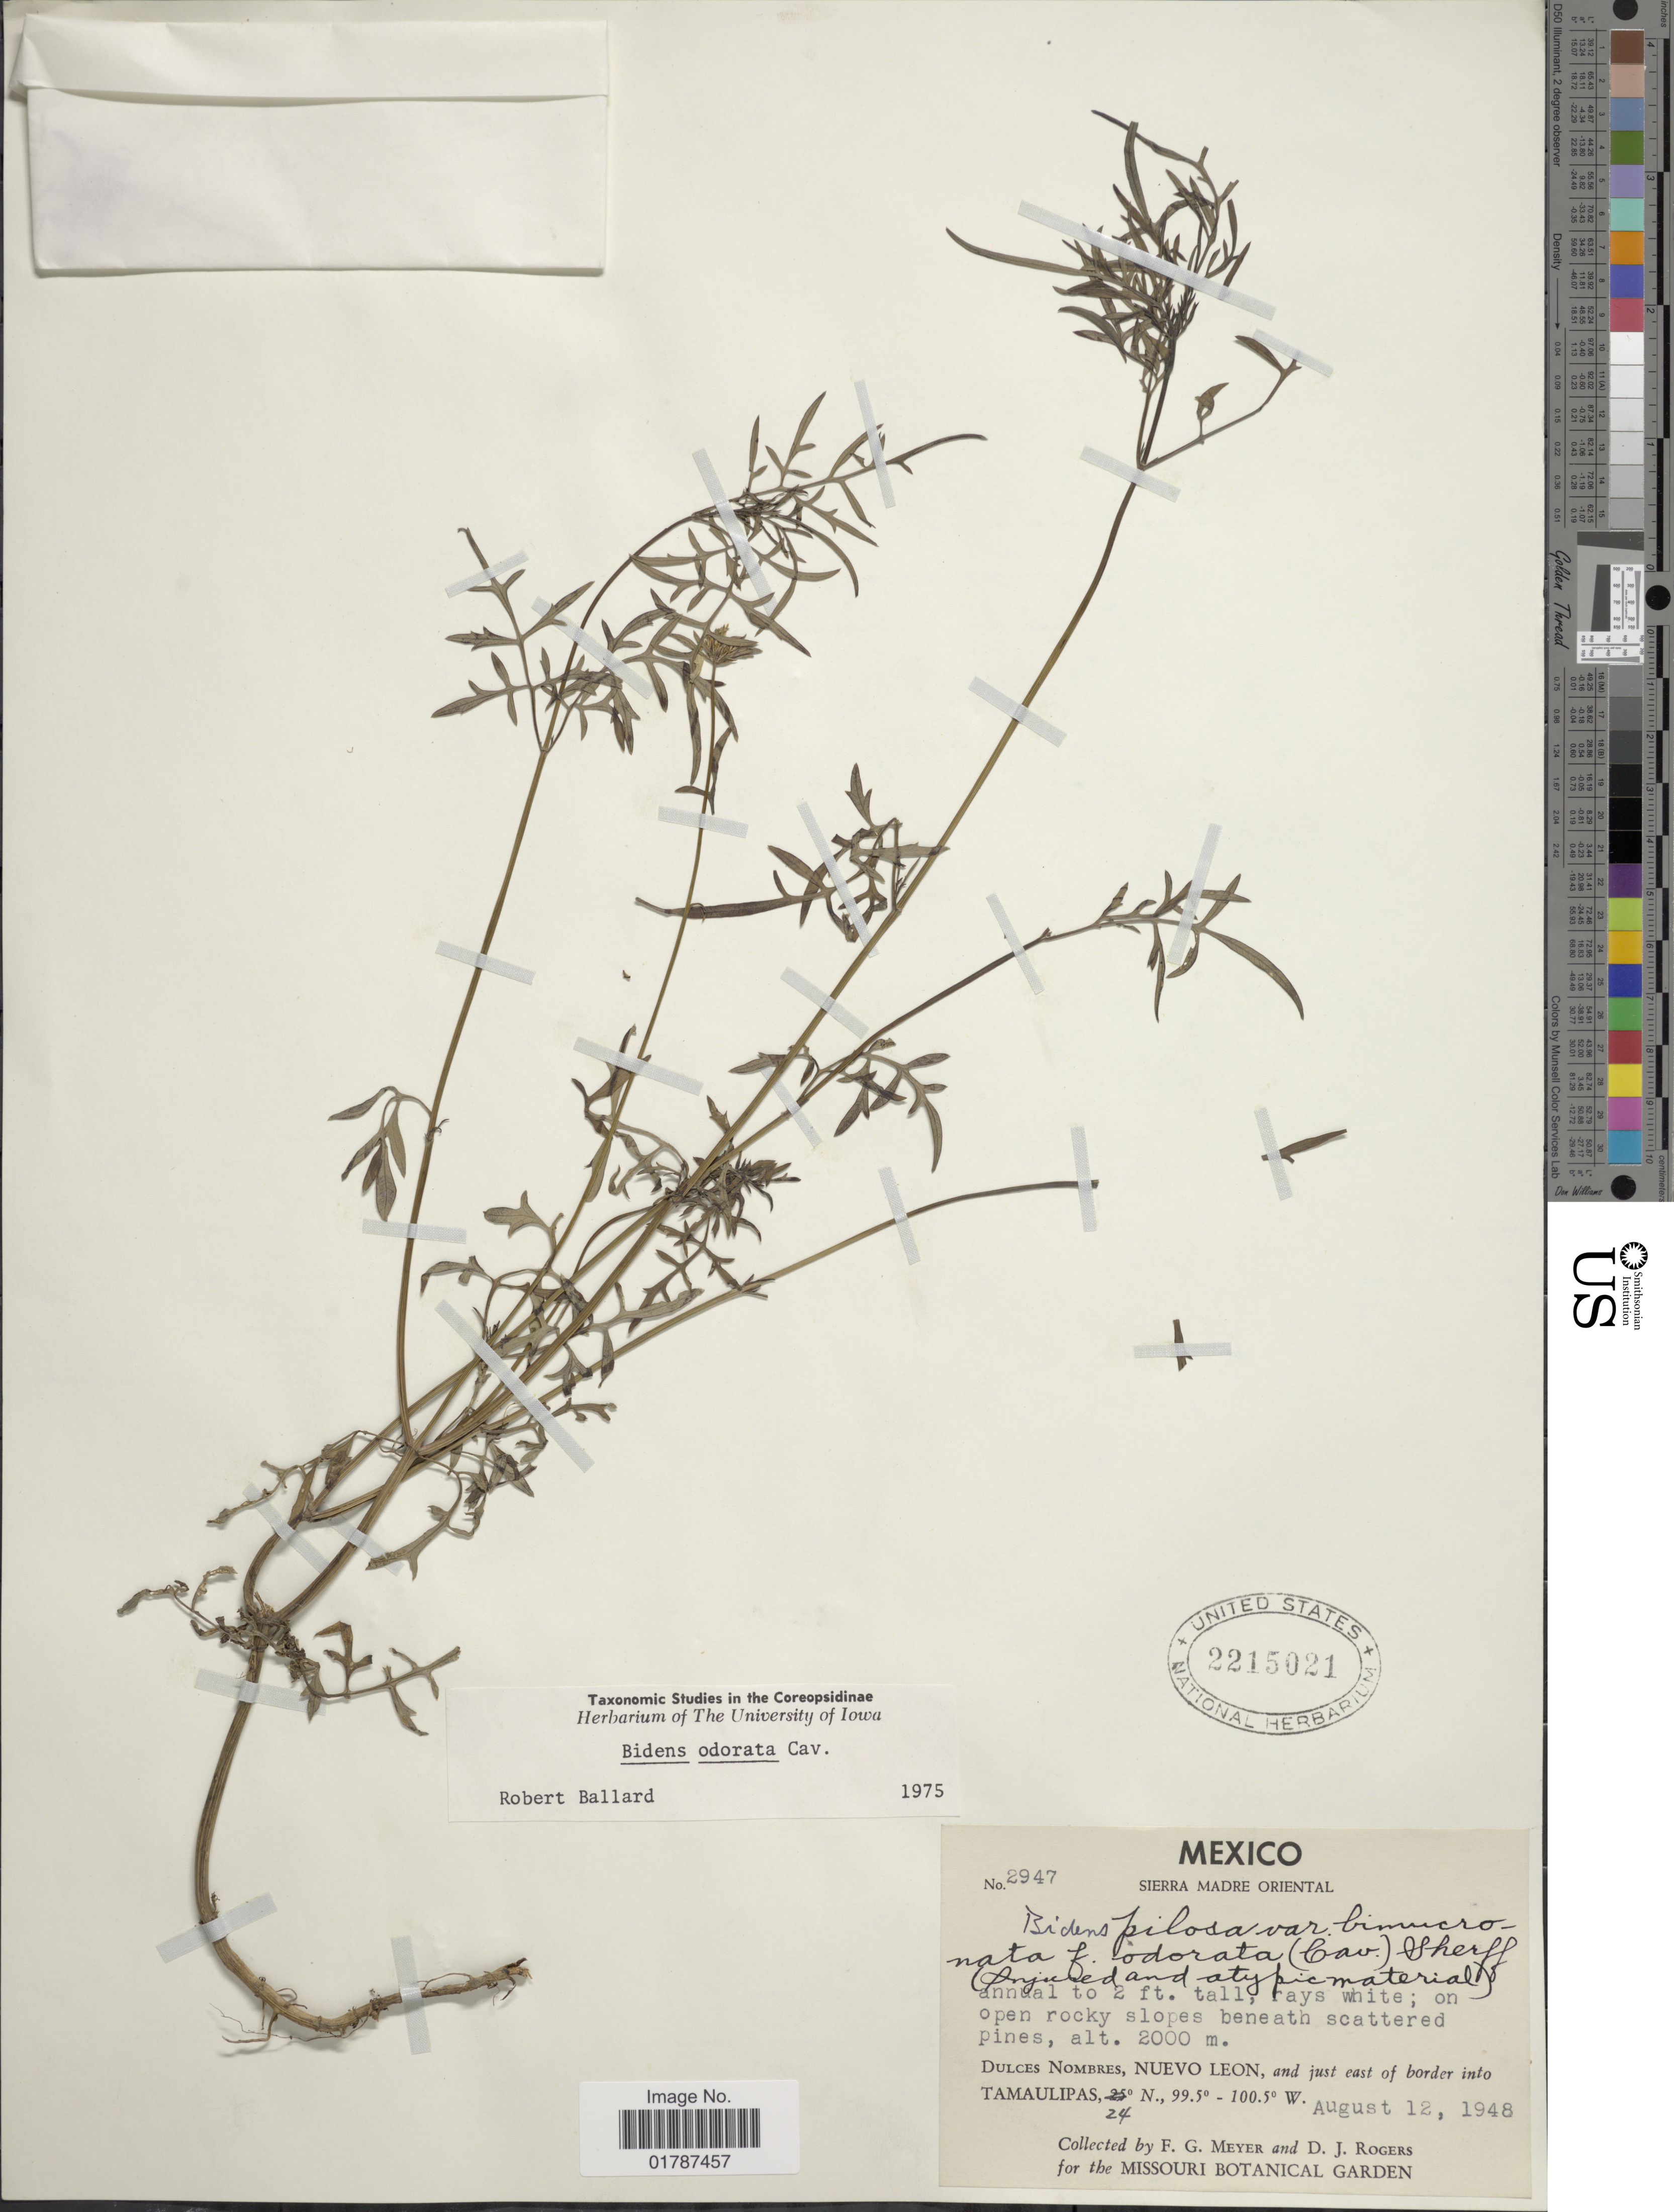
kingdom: Plantae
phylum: Tracheophyta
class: Magnoliopsida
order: Asterales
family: Asteraceae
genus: Bidens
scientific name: Bidens odorata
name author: Cav.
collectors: F. G. Meyer & D. J. Rogers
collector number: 2947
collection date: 1948-08-12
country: Mexico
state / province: Nuevo León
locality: Sierra Madre Oriental, Dulces Nombres, Nuevo Leon, and just east of birder into Tamaulipas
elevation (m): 2000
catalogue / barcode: US 2215021